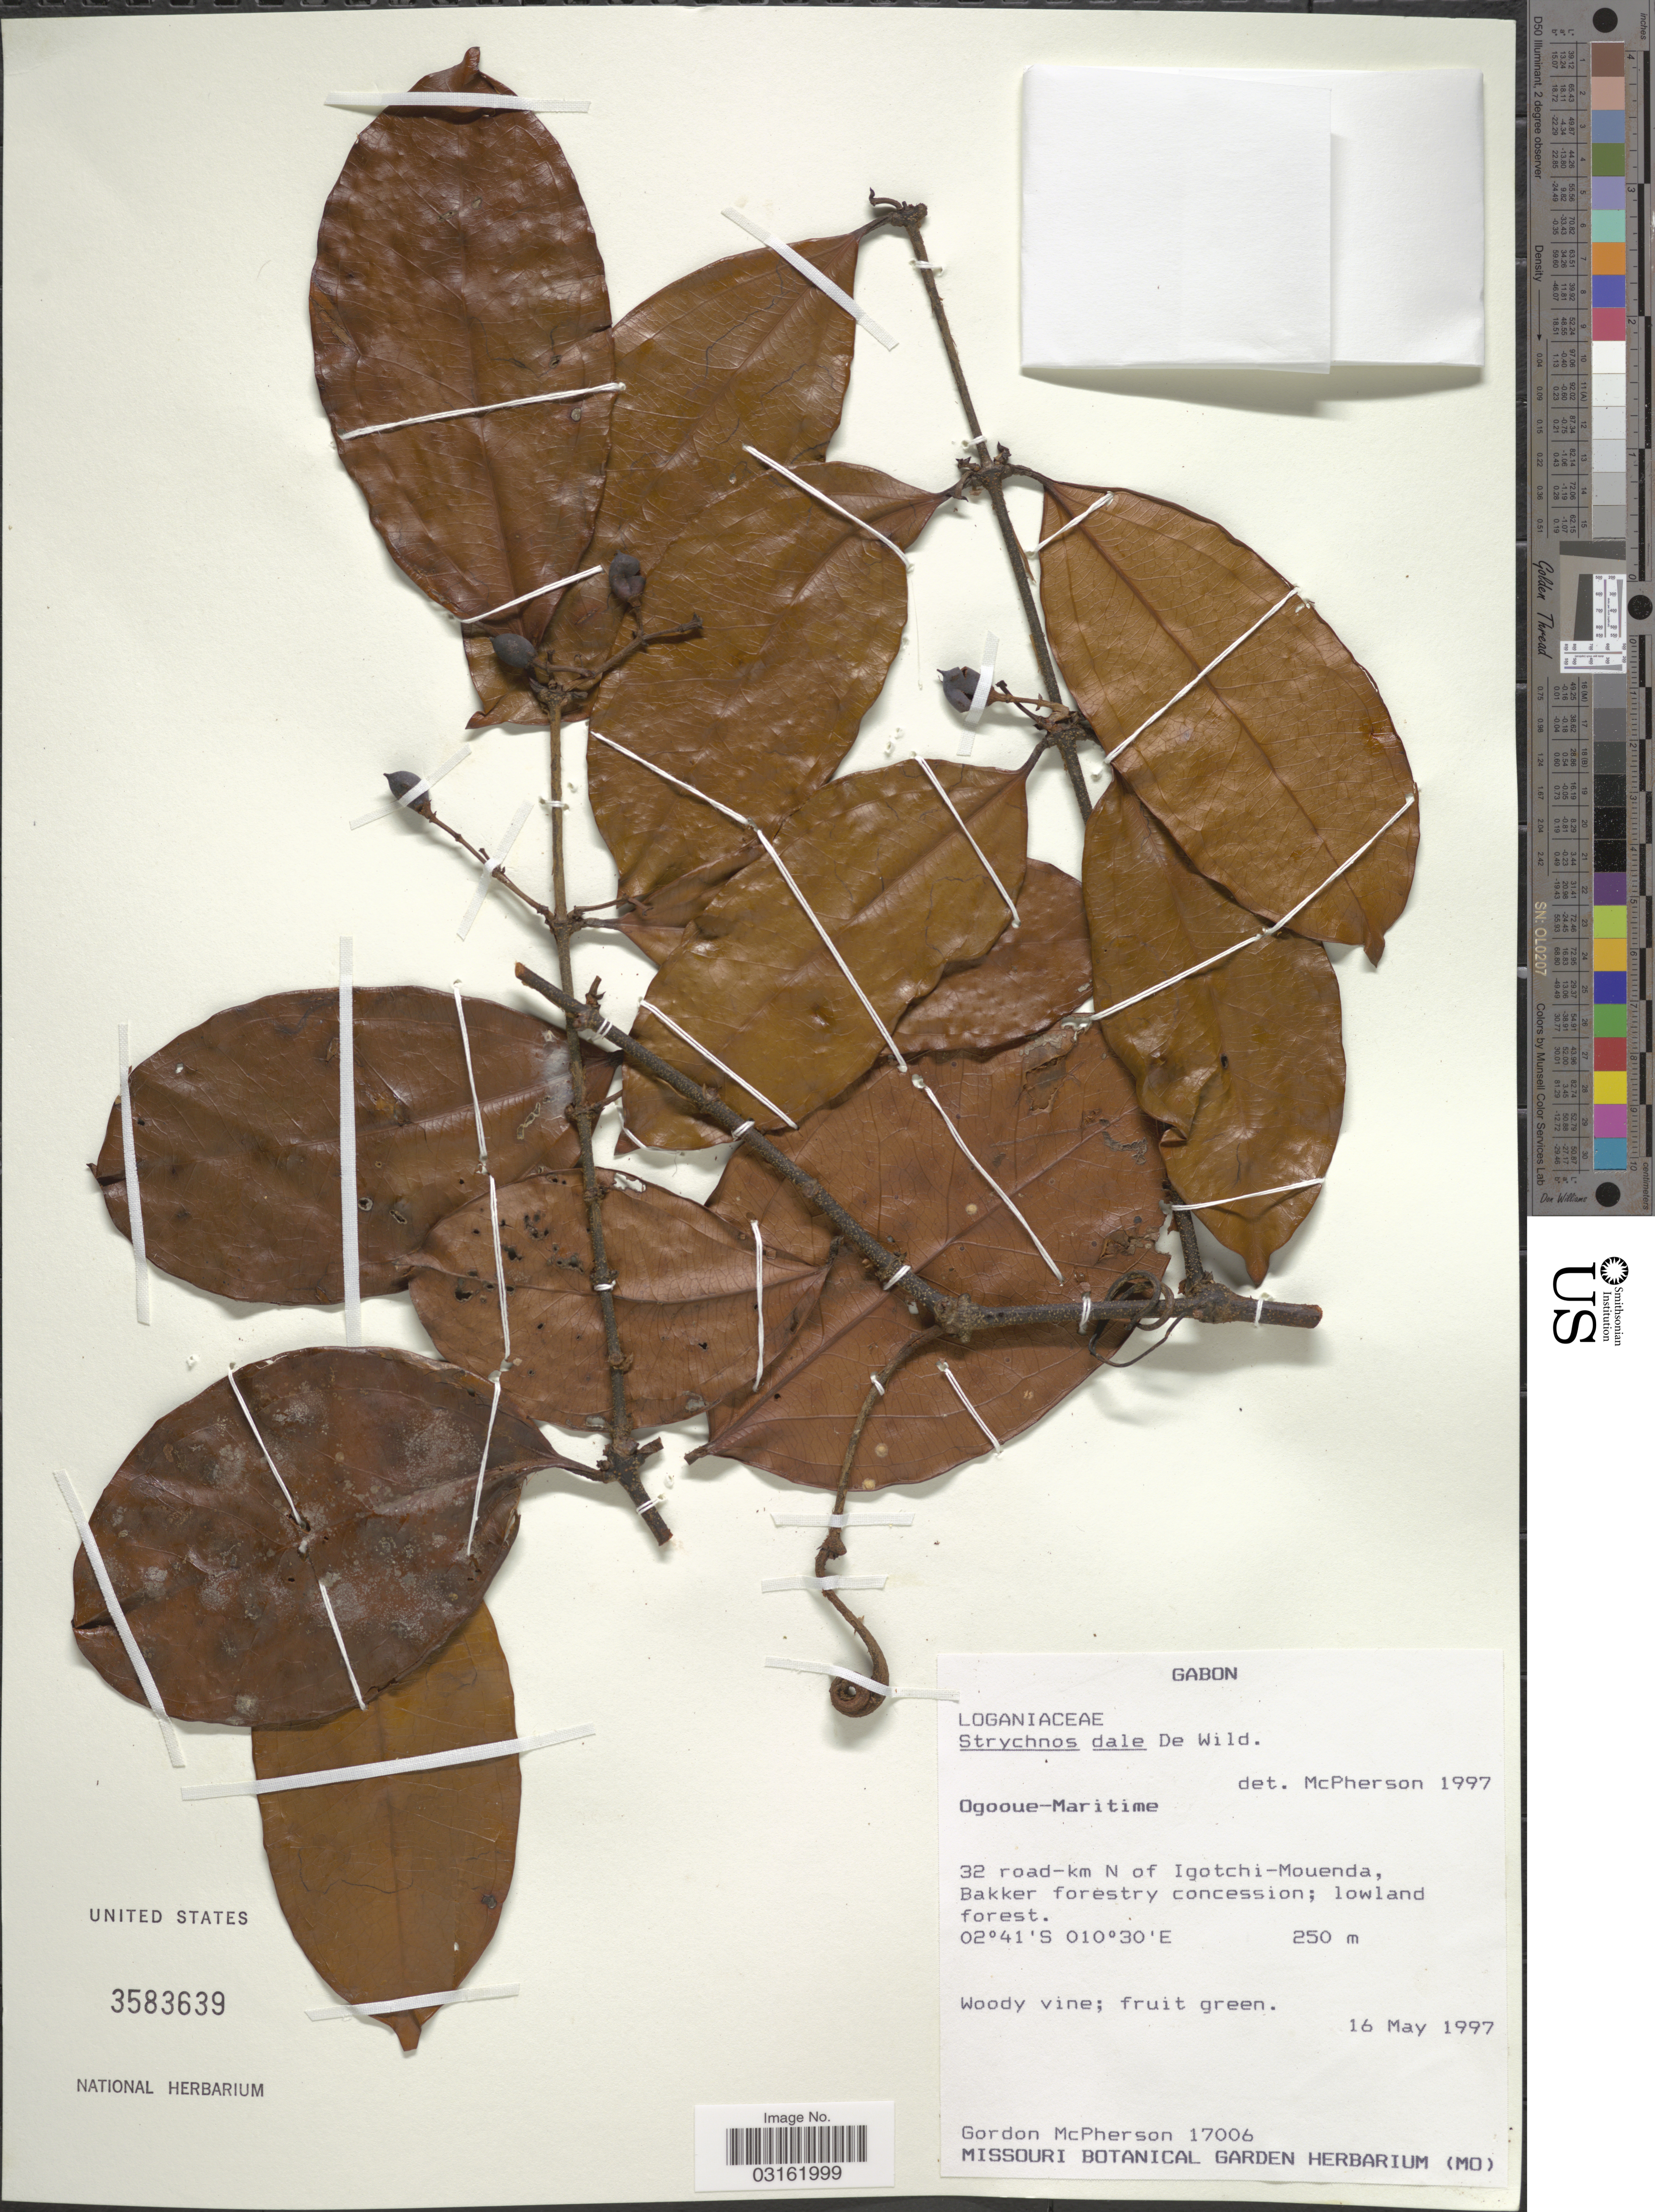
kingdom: Plantae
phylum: Tracheophyta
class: Magnoliopsida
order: Gentianales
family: Loganiaceae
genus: Strychnos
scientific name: Strychnos dale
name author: De Wild.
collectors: G. McPherson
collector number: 17006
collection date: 1997-05-16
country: Gabon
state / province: Ogooue-Maritime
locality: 32 road-km N of Igotchi-Mouenda, Bakker forestry concession.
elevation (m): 250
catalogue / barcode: US 3583639